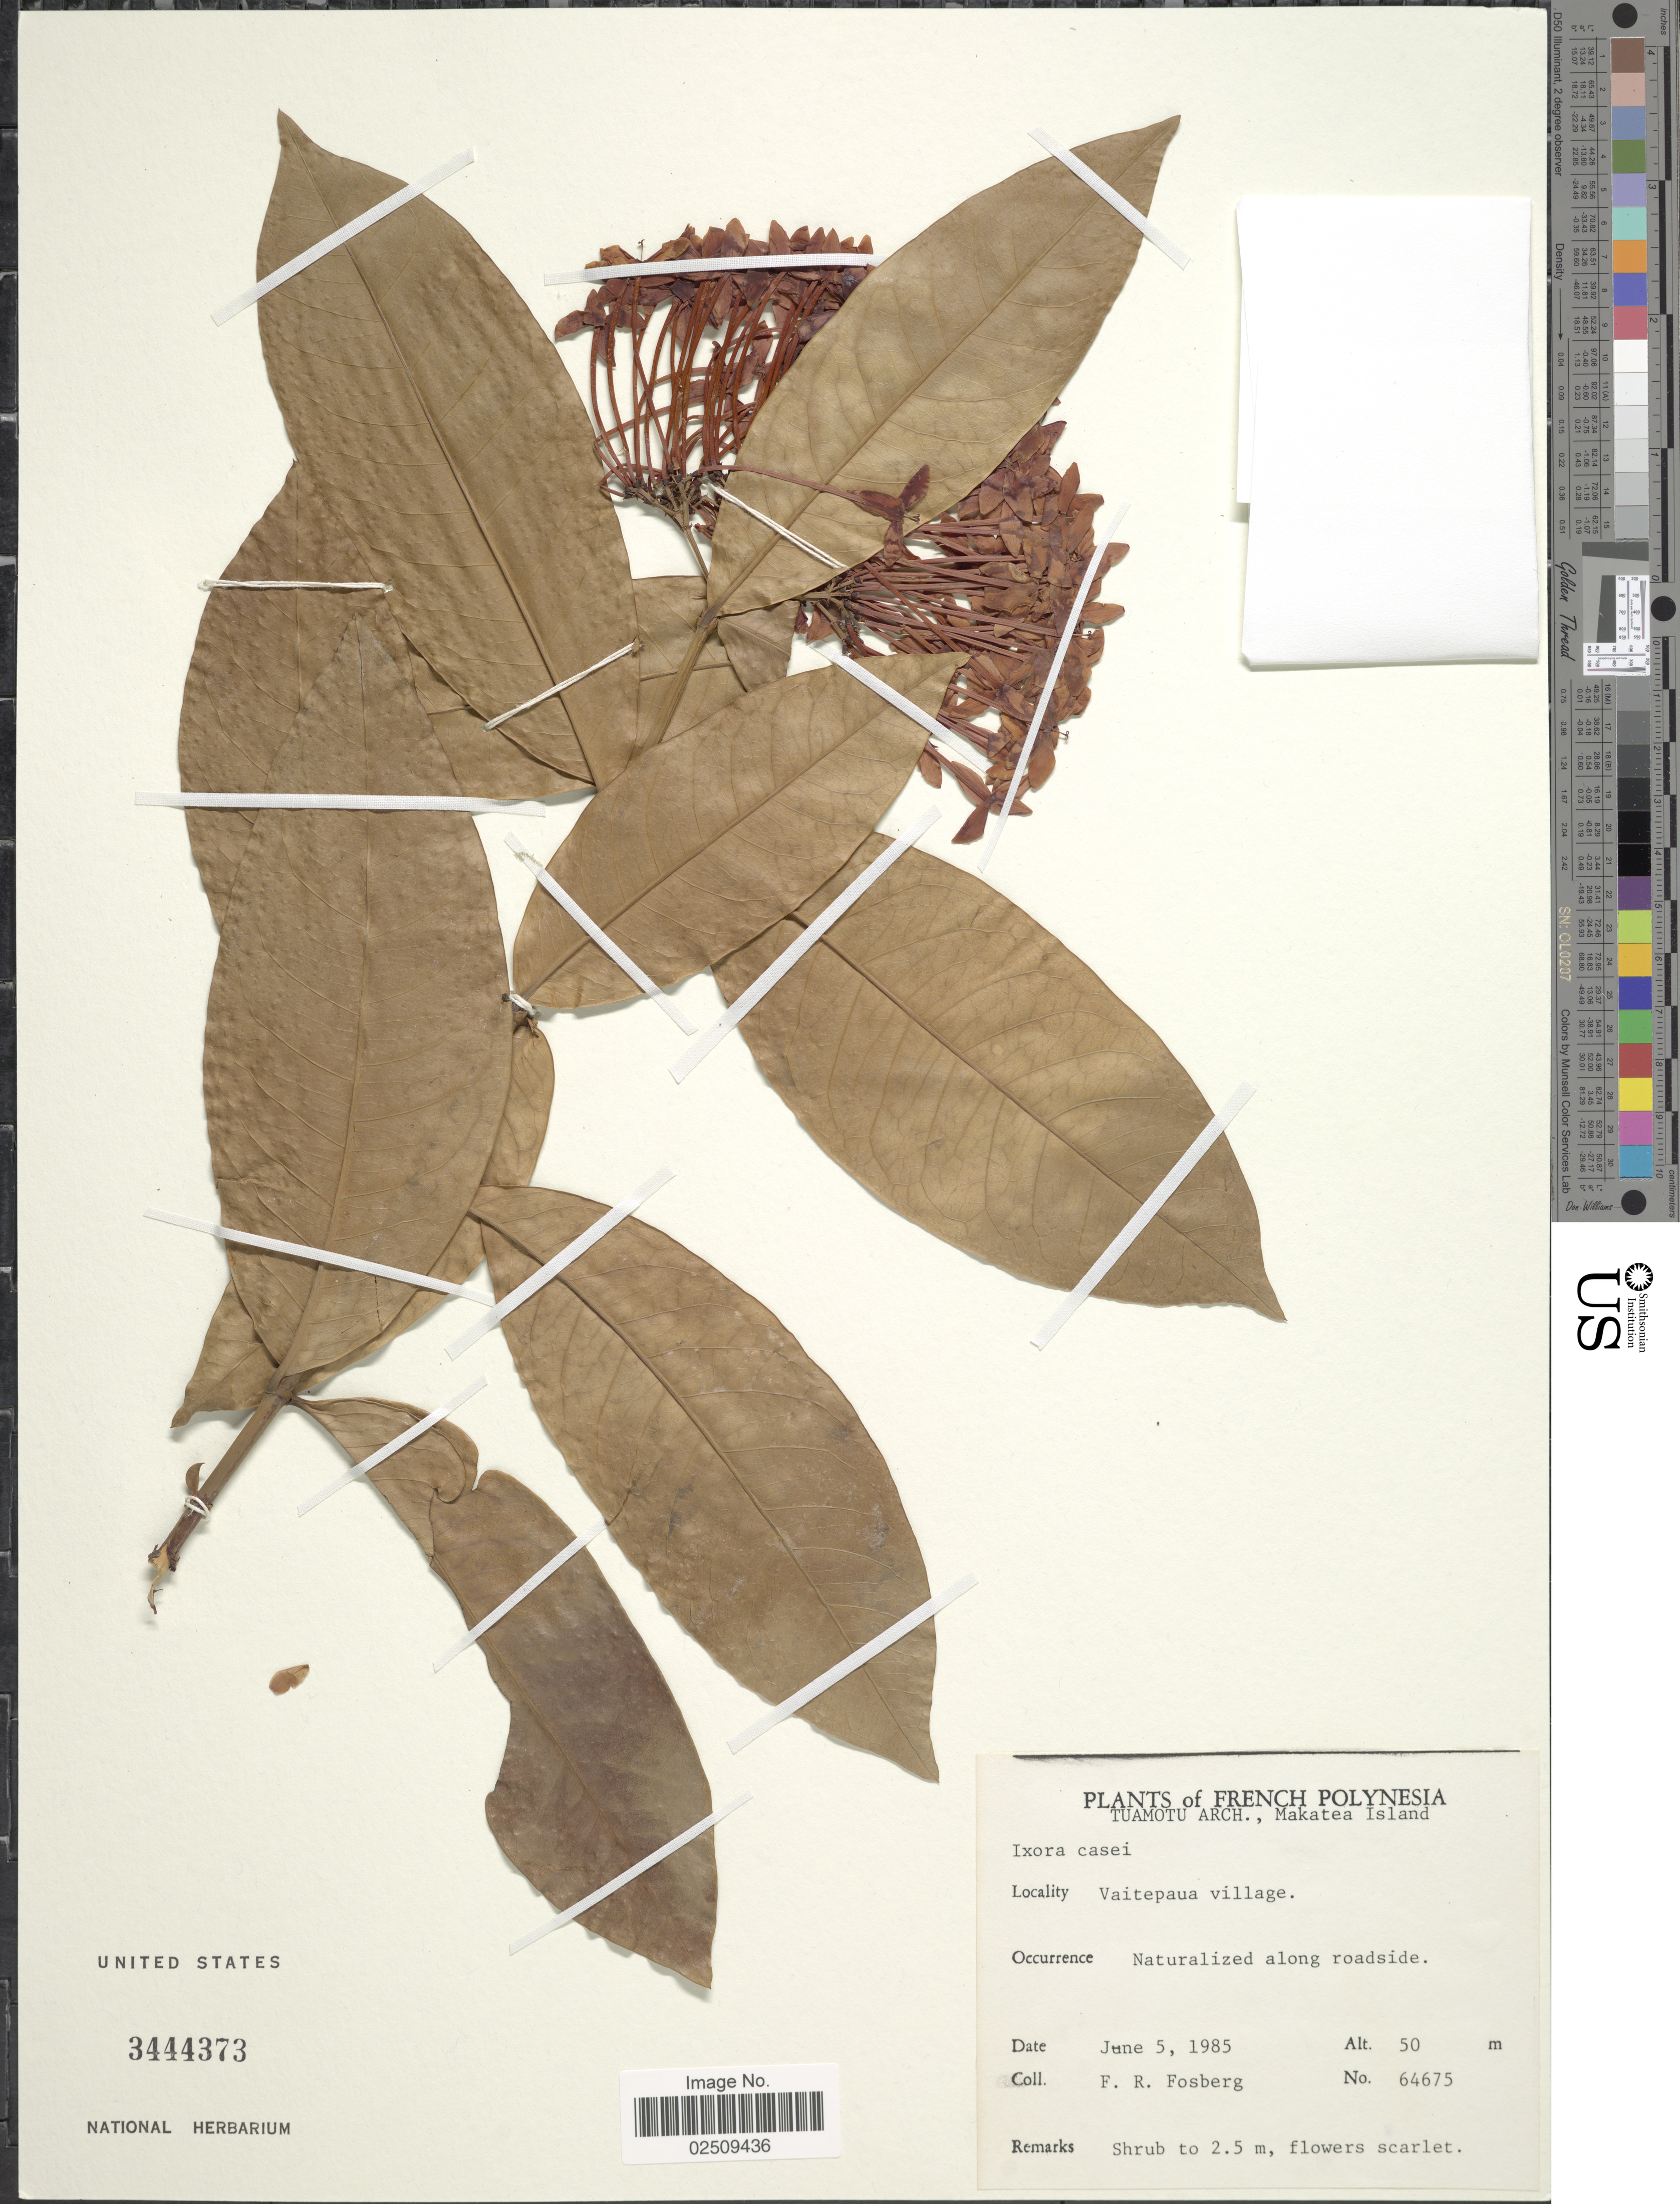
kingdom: Plantae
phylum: Tracheophyta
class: Magnoliopsida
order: Gentianales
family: Rubiaceae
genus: Ixora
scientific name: Ixora casei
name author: Hance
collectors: F. R. Fosberg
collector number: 64675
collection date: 1985-06-05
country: French Polynesia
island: Makatea [Aurora]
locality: Tuamotu Arch., Makatea Island, Vaitepaua village, Natutalized along roadside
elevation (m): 50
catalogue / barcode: US 3444373